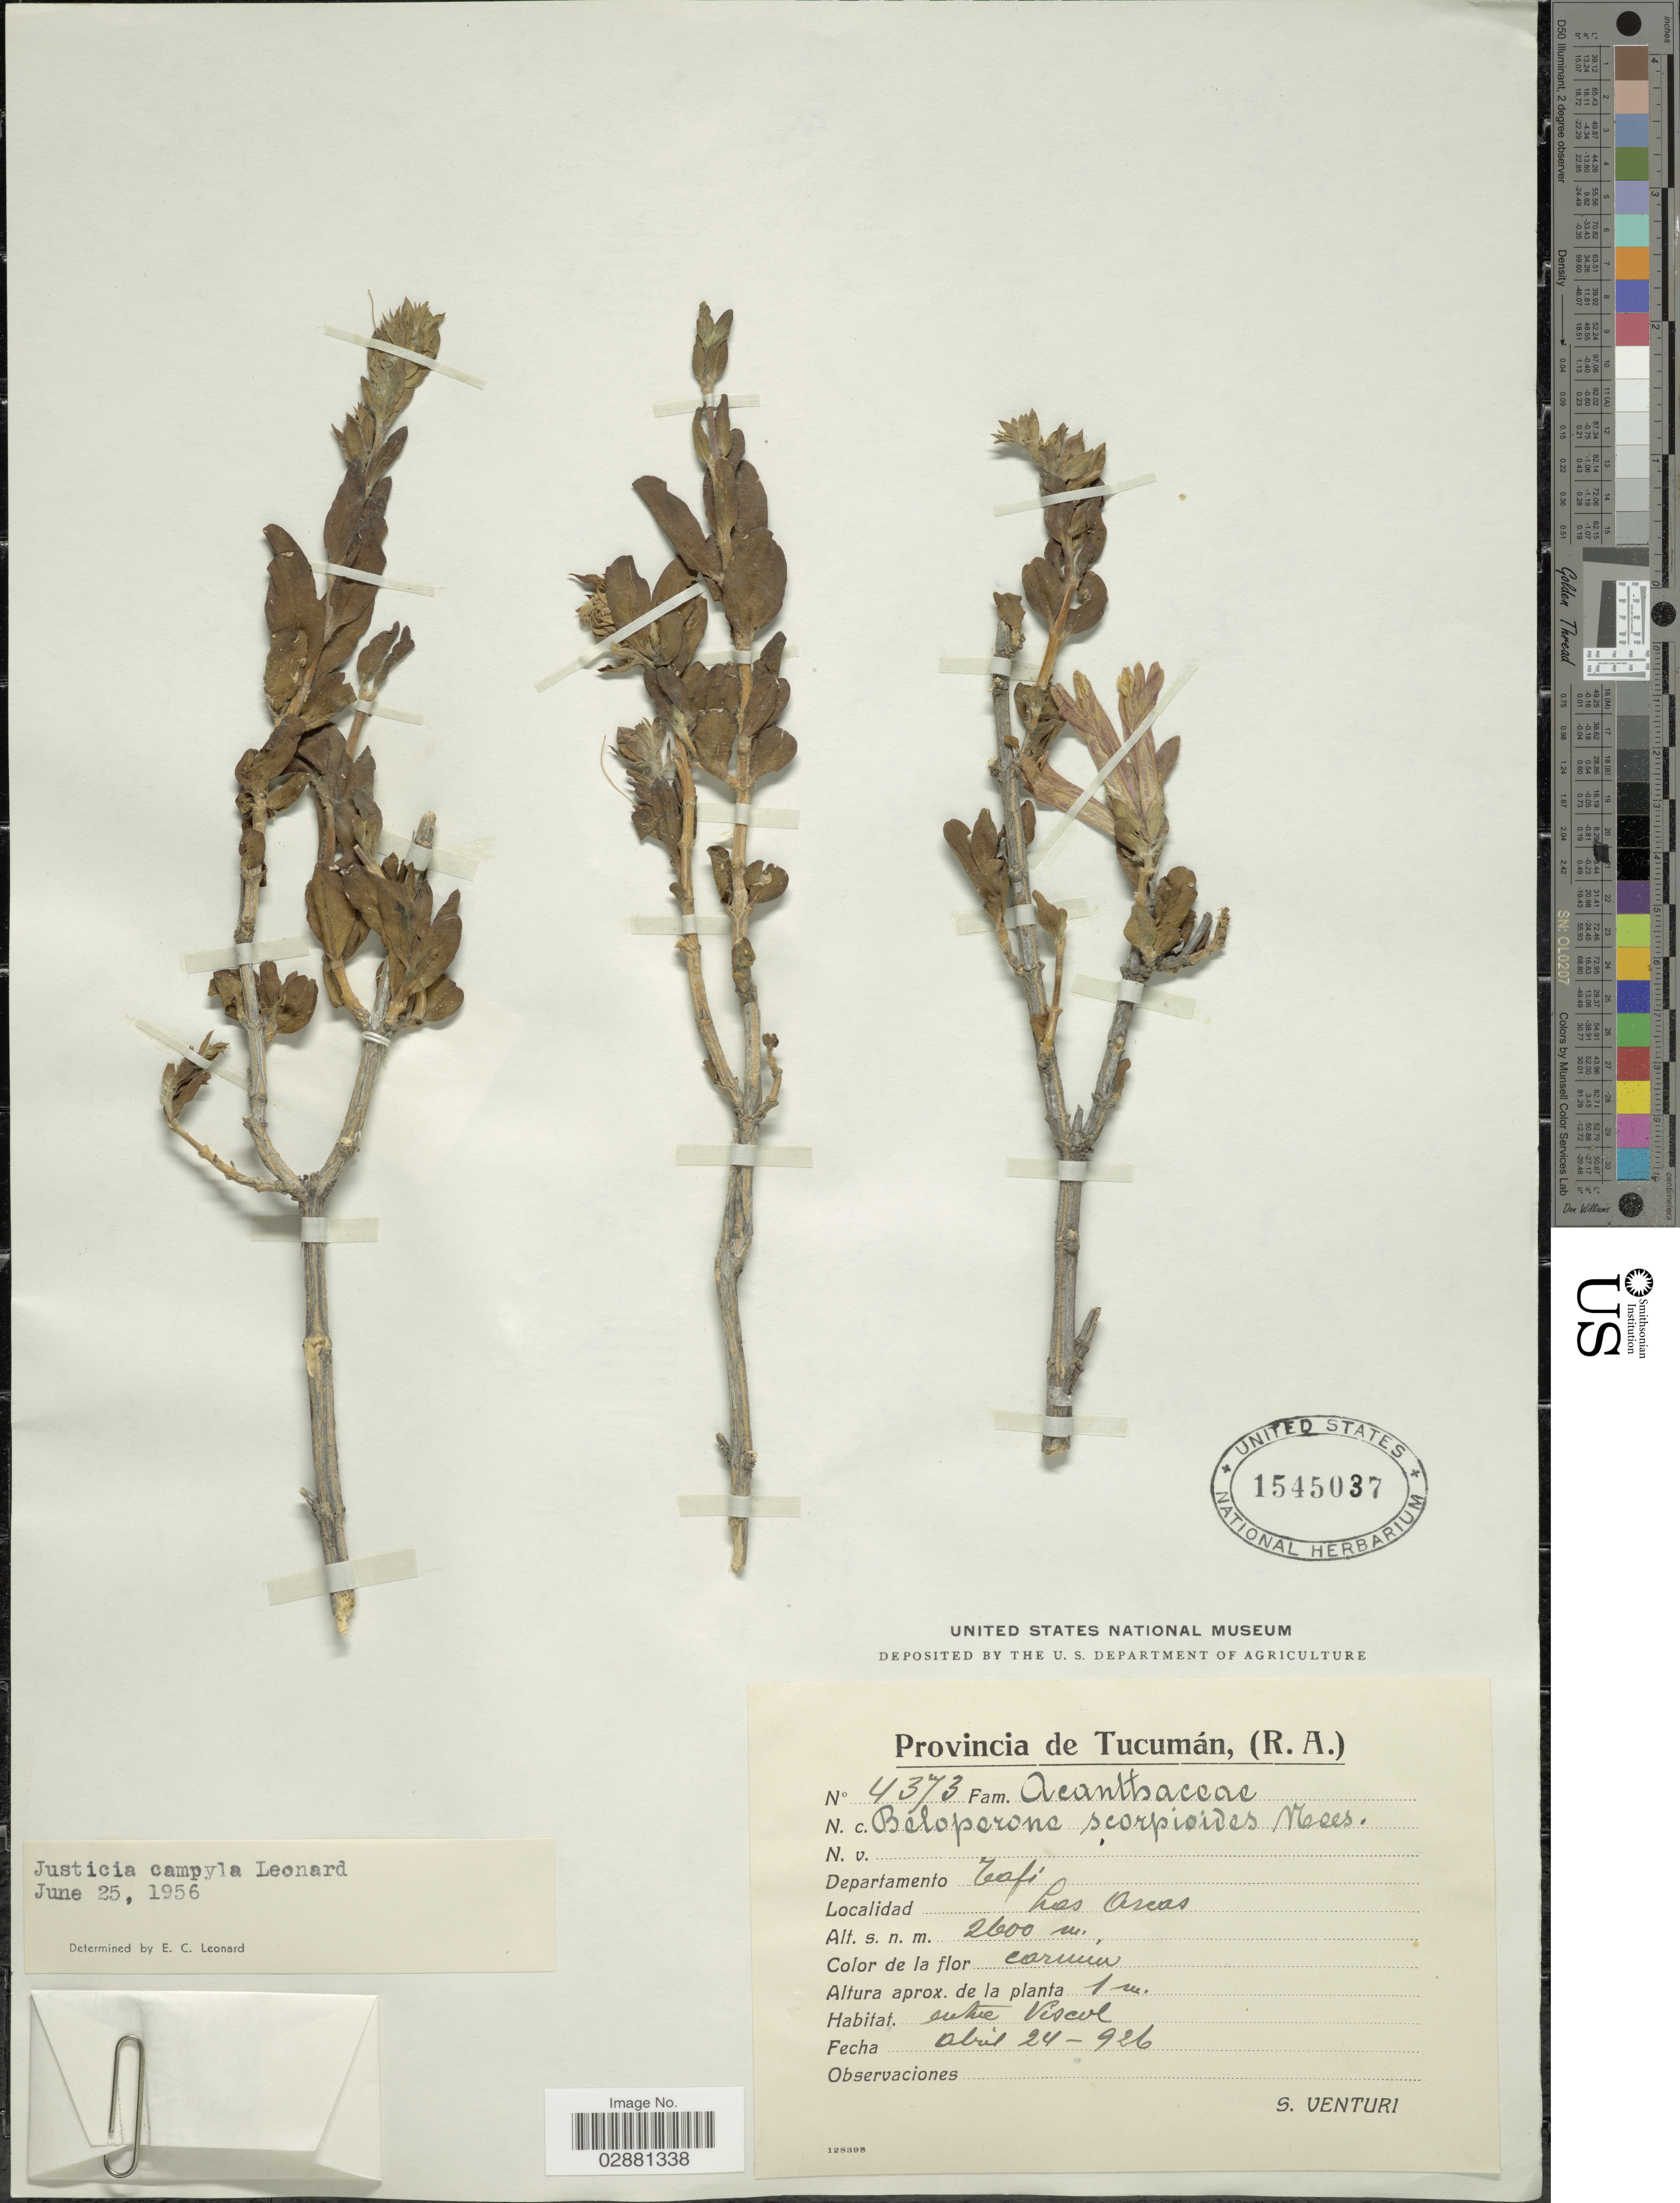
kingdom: Plantae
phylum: Tracheophyta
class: Magnoliopsida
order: Lamiales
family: Acanthaceae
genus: Justicia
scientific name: Justicia xylosteoides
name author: Griseb.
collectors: S. Venturi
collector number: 4373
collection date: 1926-04-24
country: Argentina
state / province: Tucuman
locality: Provincia de Tucumán, (R. A.), Departamento Tafi, Las Arcas.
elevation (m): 2600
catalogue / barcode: US 1545037